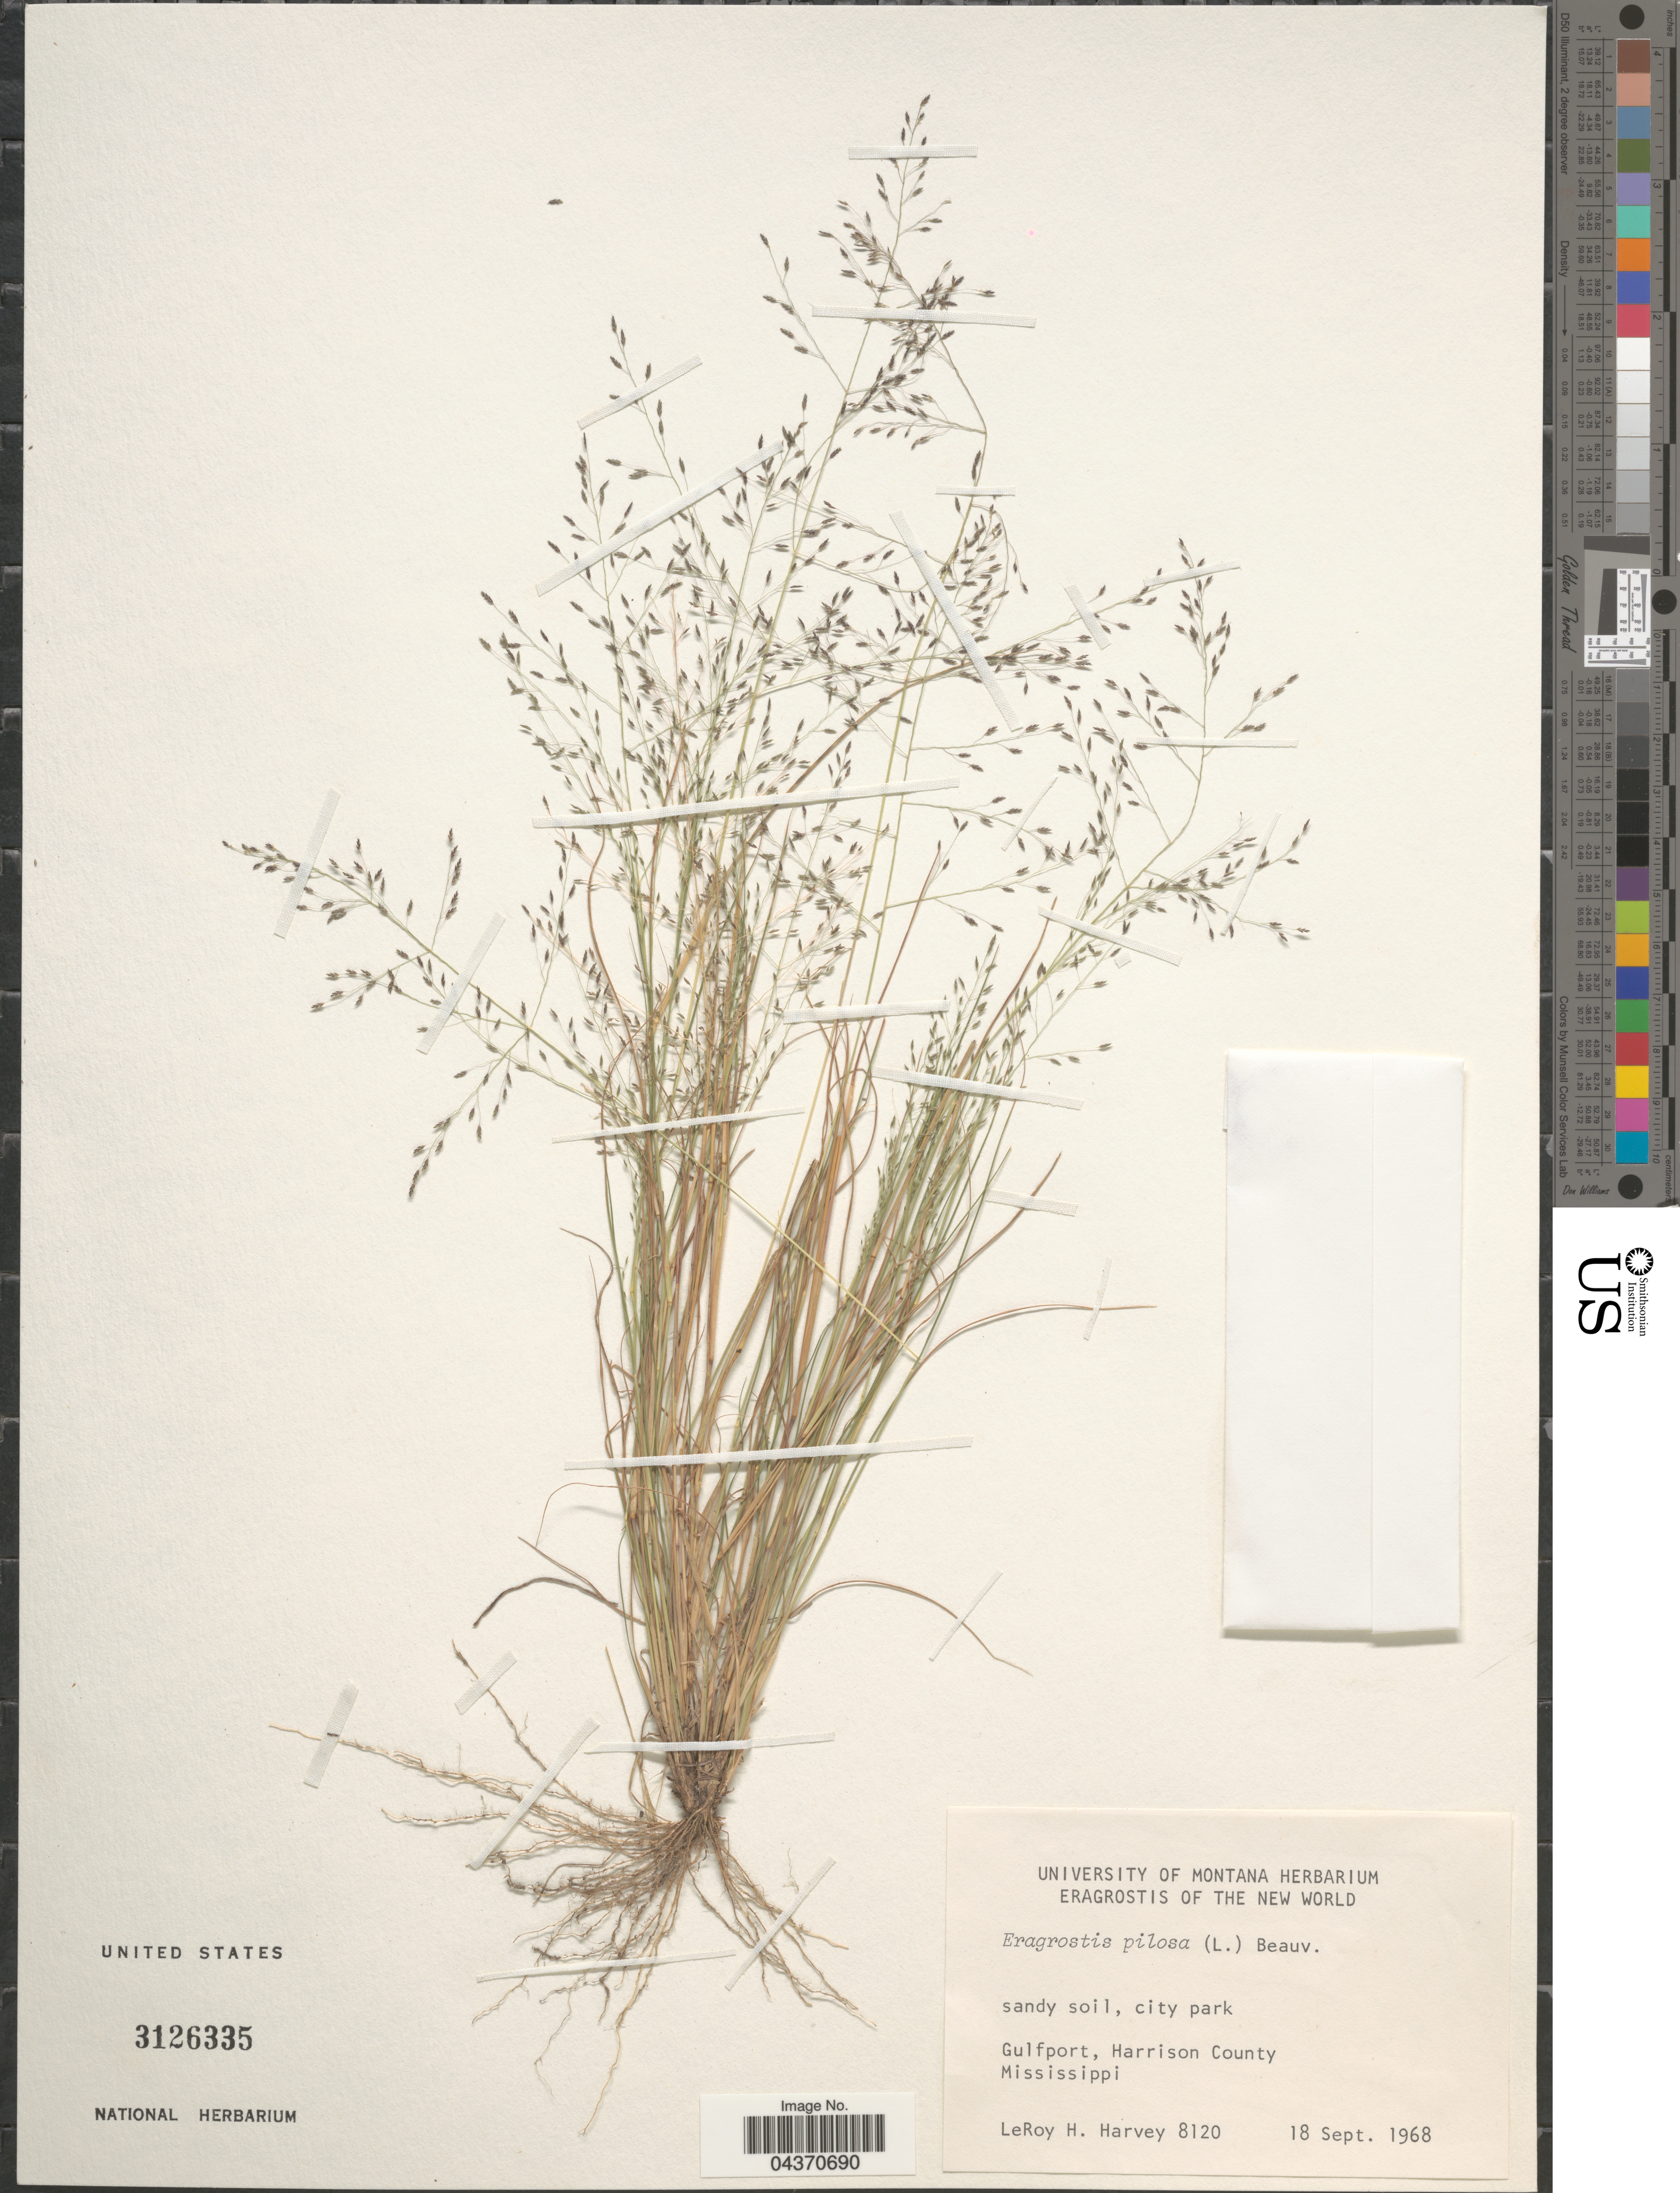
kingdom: Plantae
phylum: Tracheophyta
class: Liliopsida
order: Poales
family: Poaceae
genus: Eragrostis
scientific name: Eragrostis pilosa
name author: (L.) P. Beauv.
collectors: L. H. Harvey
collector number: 8120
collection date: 1968-09-18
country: United States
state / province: Mississippi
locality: Sandy soil, city park. Gulfport, Harrison County.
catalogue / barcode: US 3126335